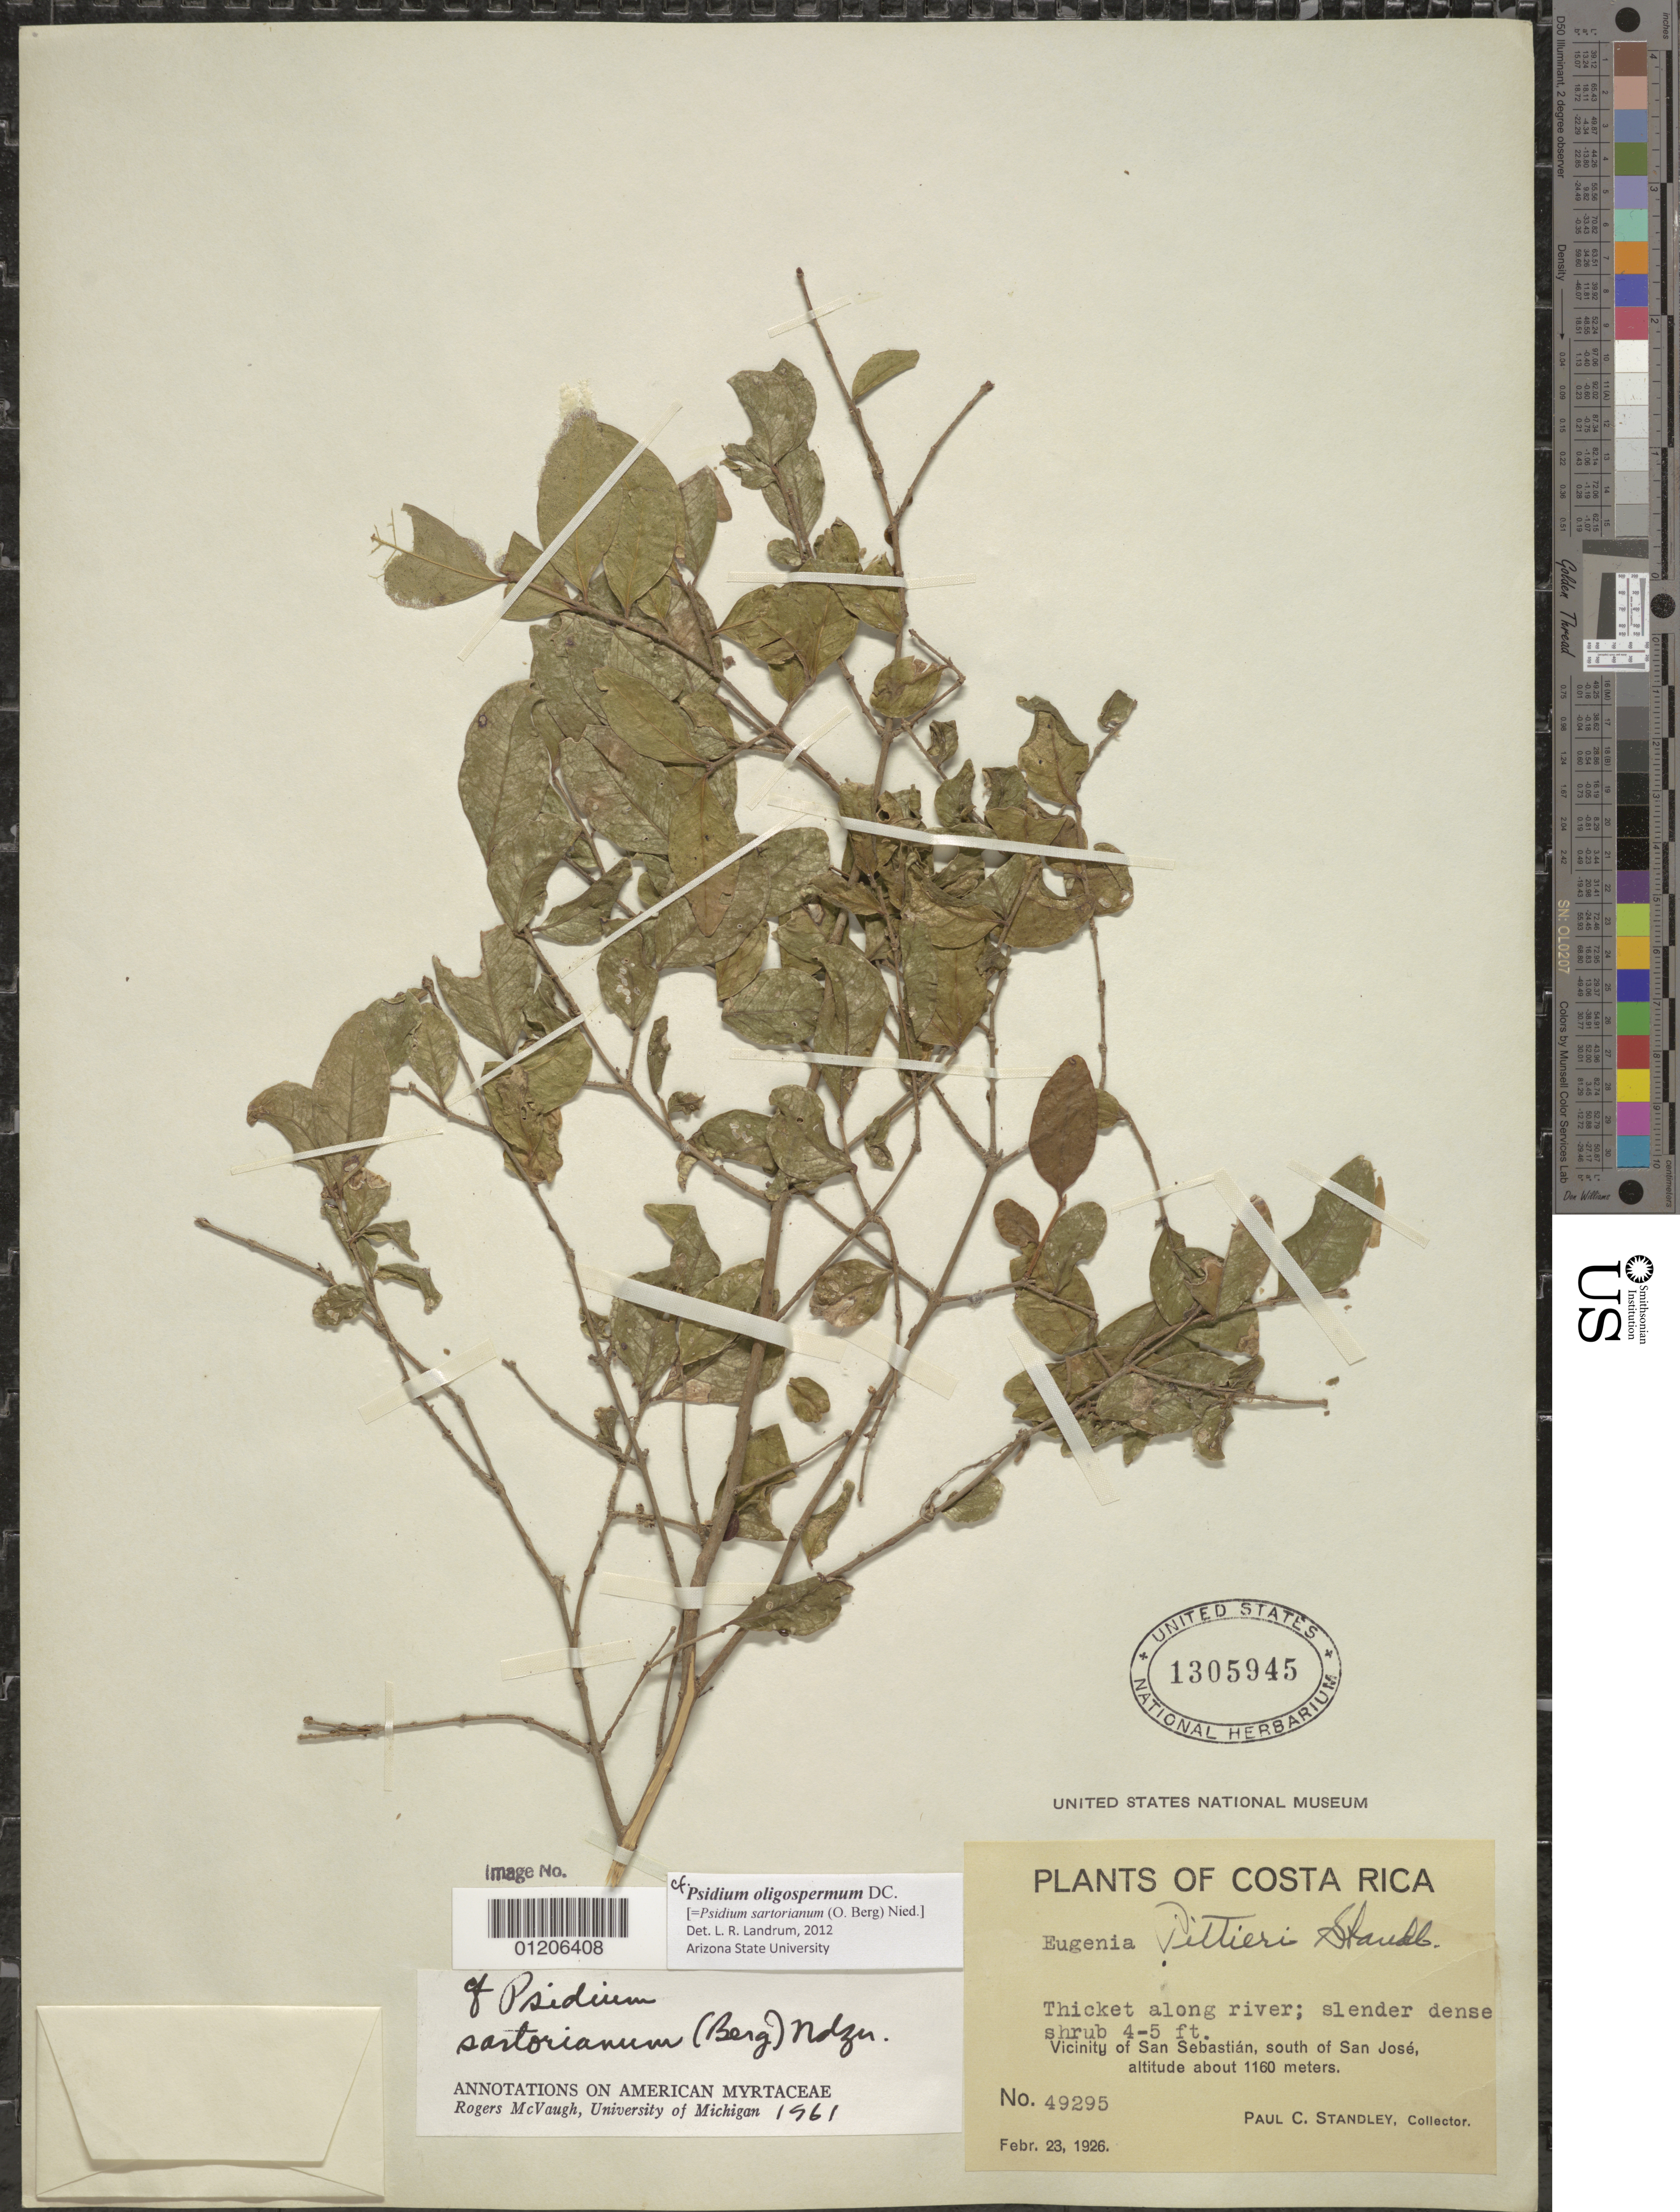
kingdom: Plantae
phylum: Tracheophyta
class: Magnoliopsida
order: Myrtales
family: Myrtaceae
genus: Psidium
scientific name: Psidium oligospermum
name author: Mart. ex DC.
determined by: Landrum, L. R.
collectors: P. C. Standley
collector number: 49295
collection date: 1926-02-23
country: Costa Rica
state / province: San José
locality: Vicinity of San Sebastian, south of San José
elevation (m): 1160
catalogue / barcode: US 1305945